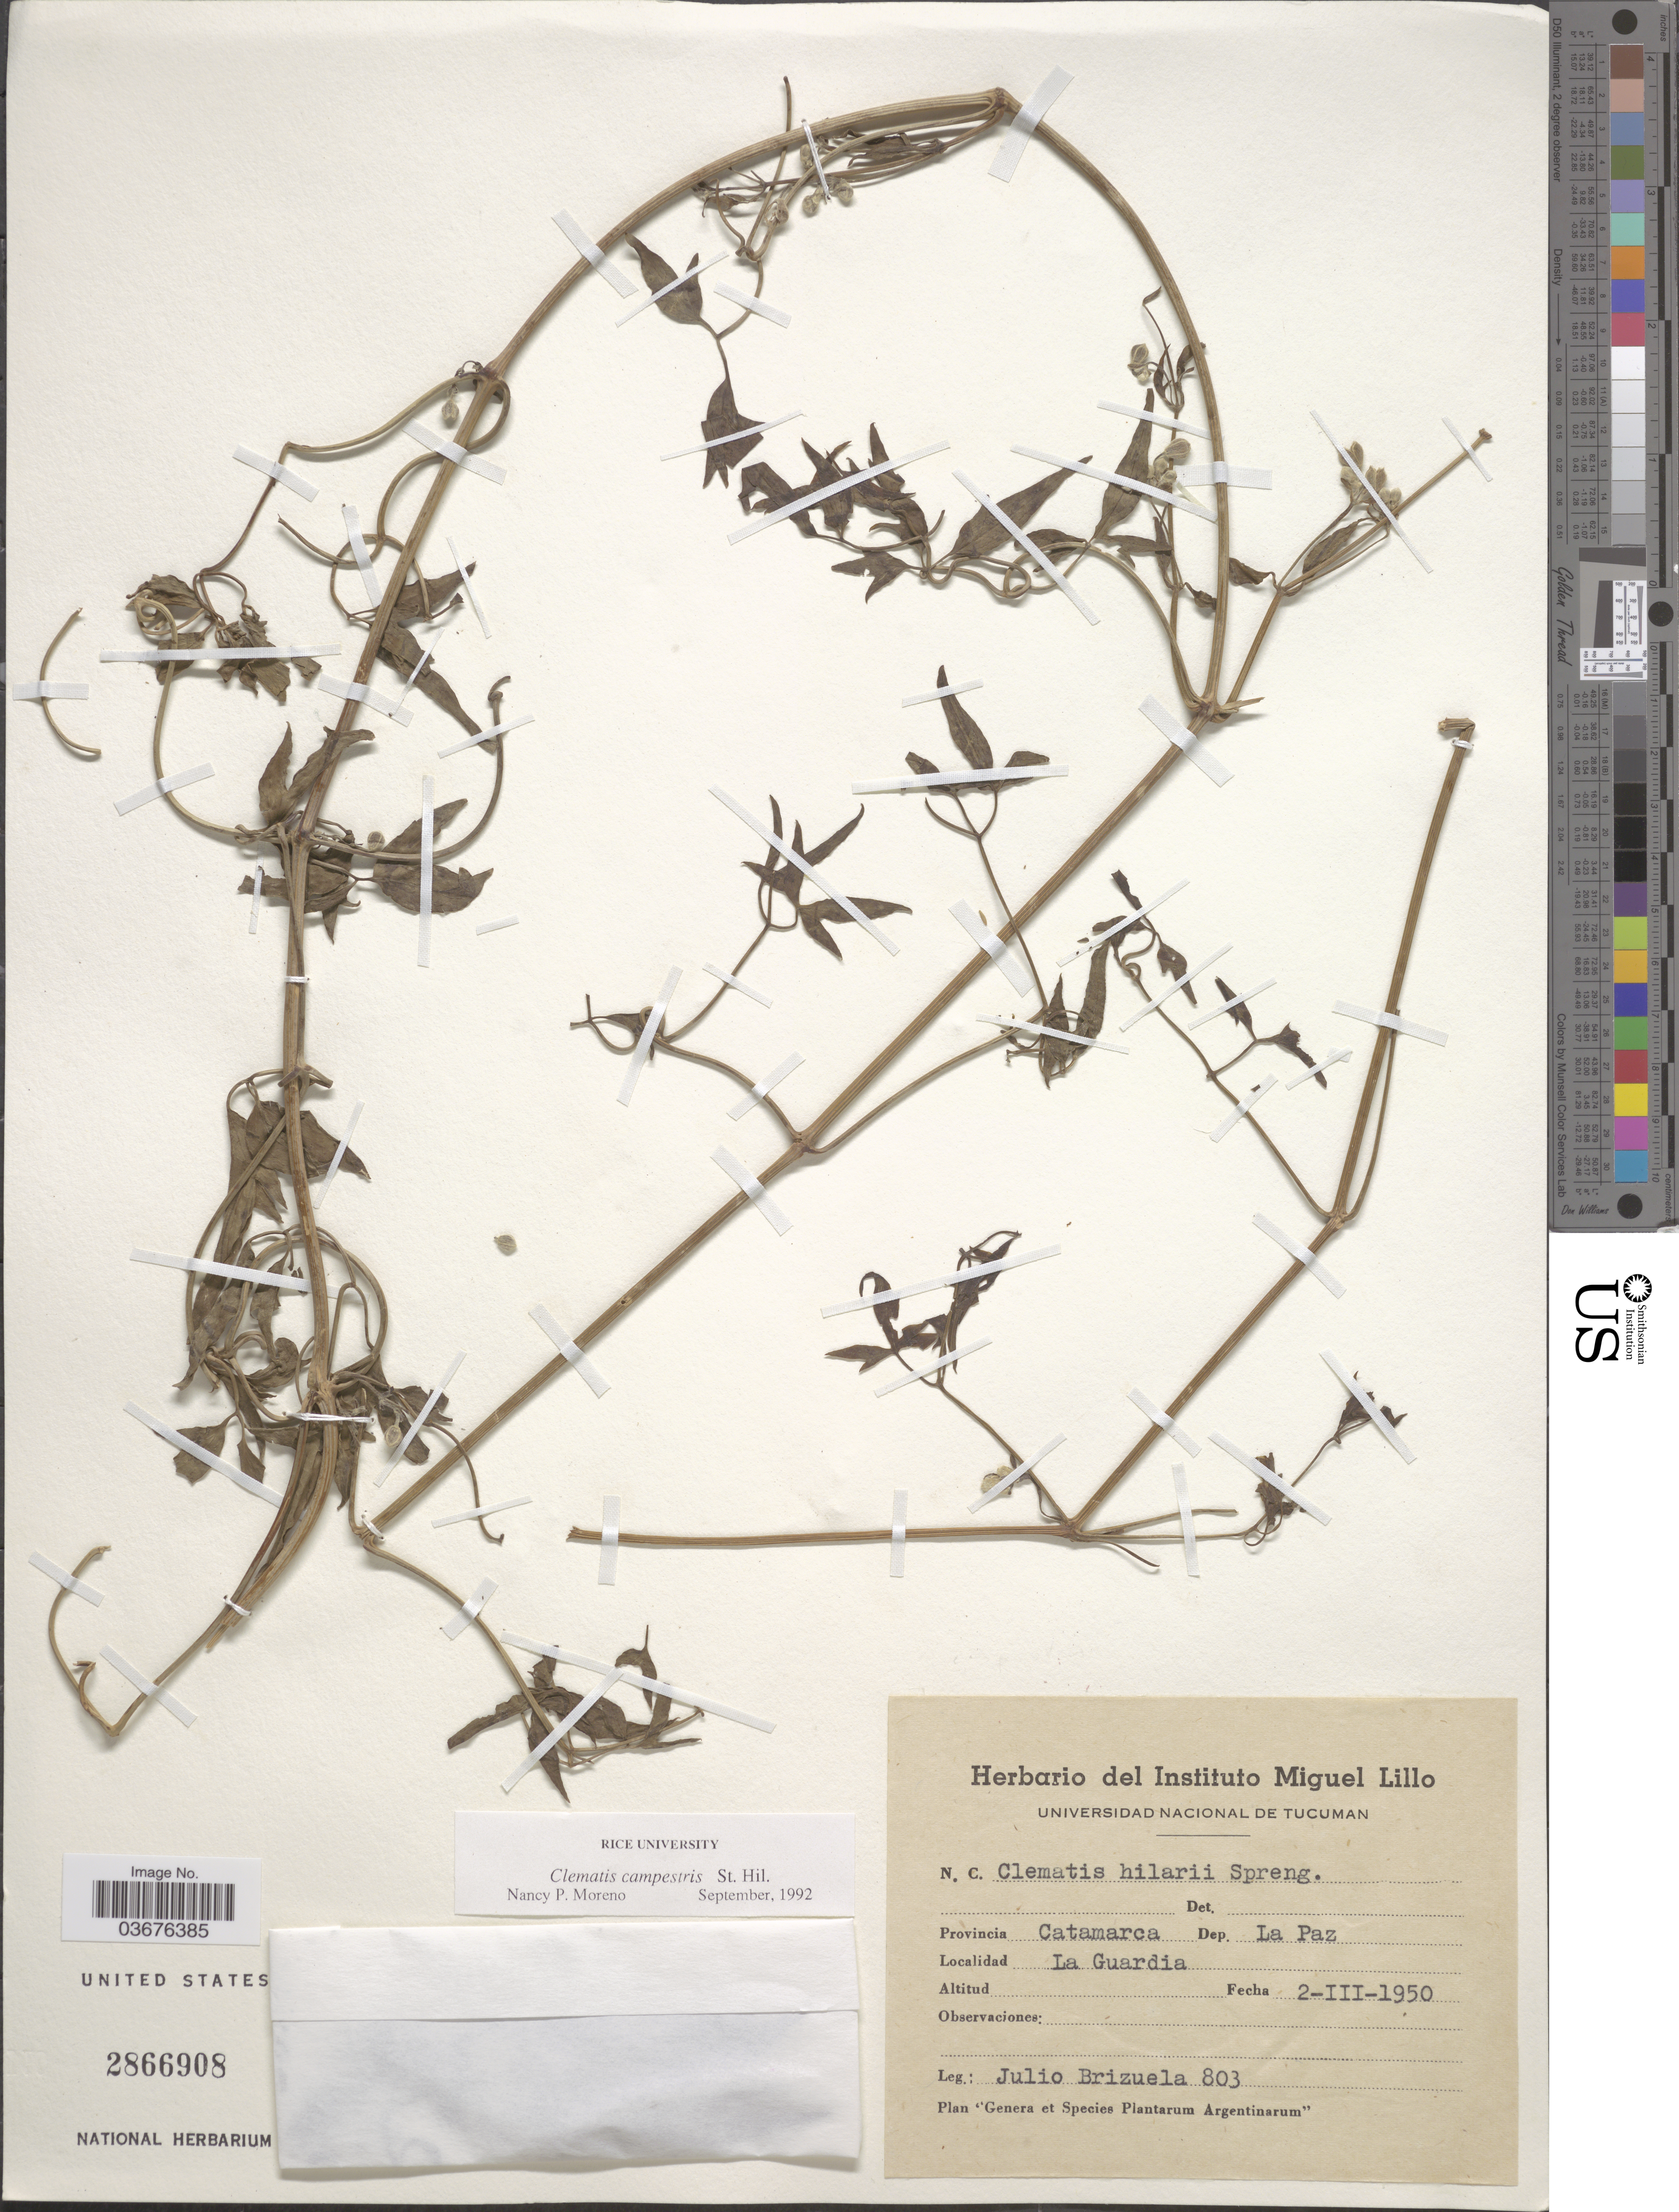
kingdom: Plantae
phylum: Tracheophyta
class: Magnoliopsida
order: Ranunculales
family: Ranunculaceae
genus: Clematis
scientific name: Clematis campestris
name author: A. St.-Hil.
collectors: J. Brizuela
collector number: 803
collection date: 1950-03-02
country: Argentina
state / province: Catamarca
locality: Dep. La Paz. La Guardia.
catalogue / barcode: US 2866908